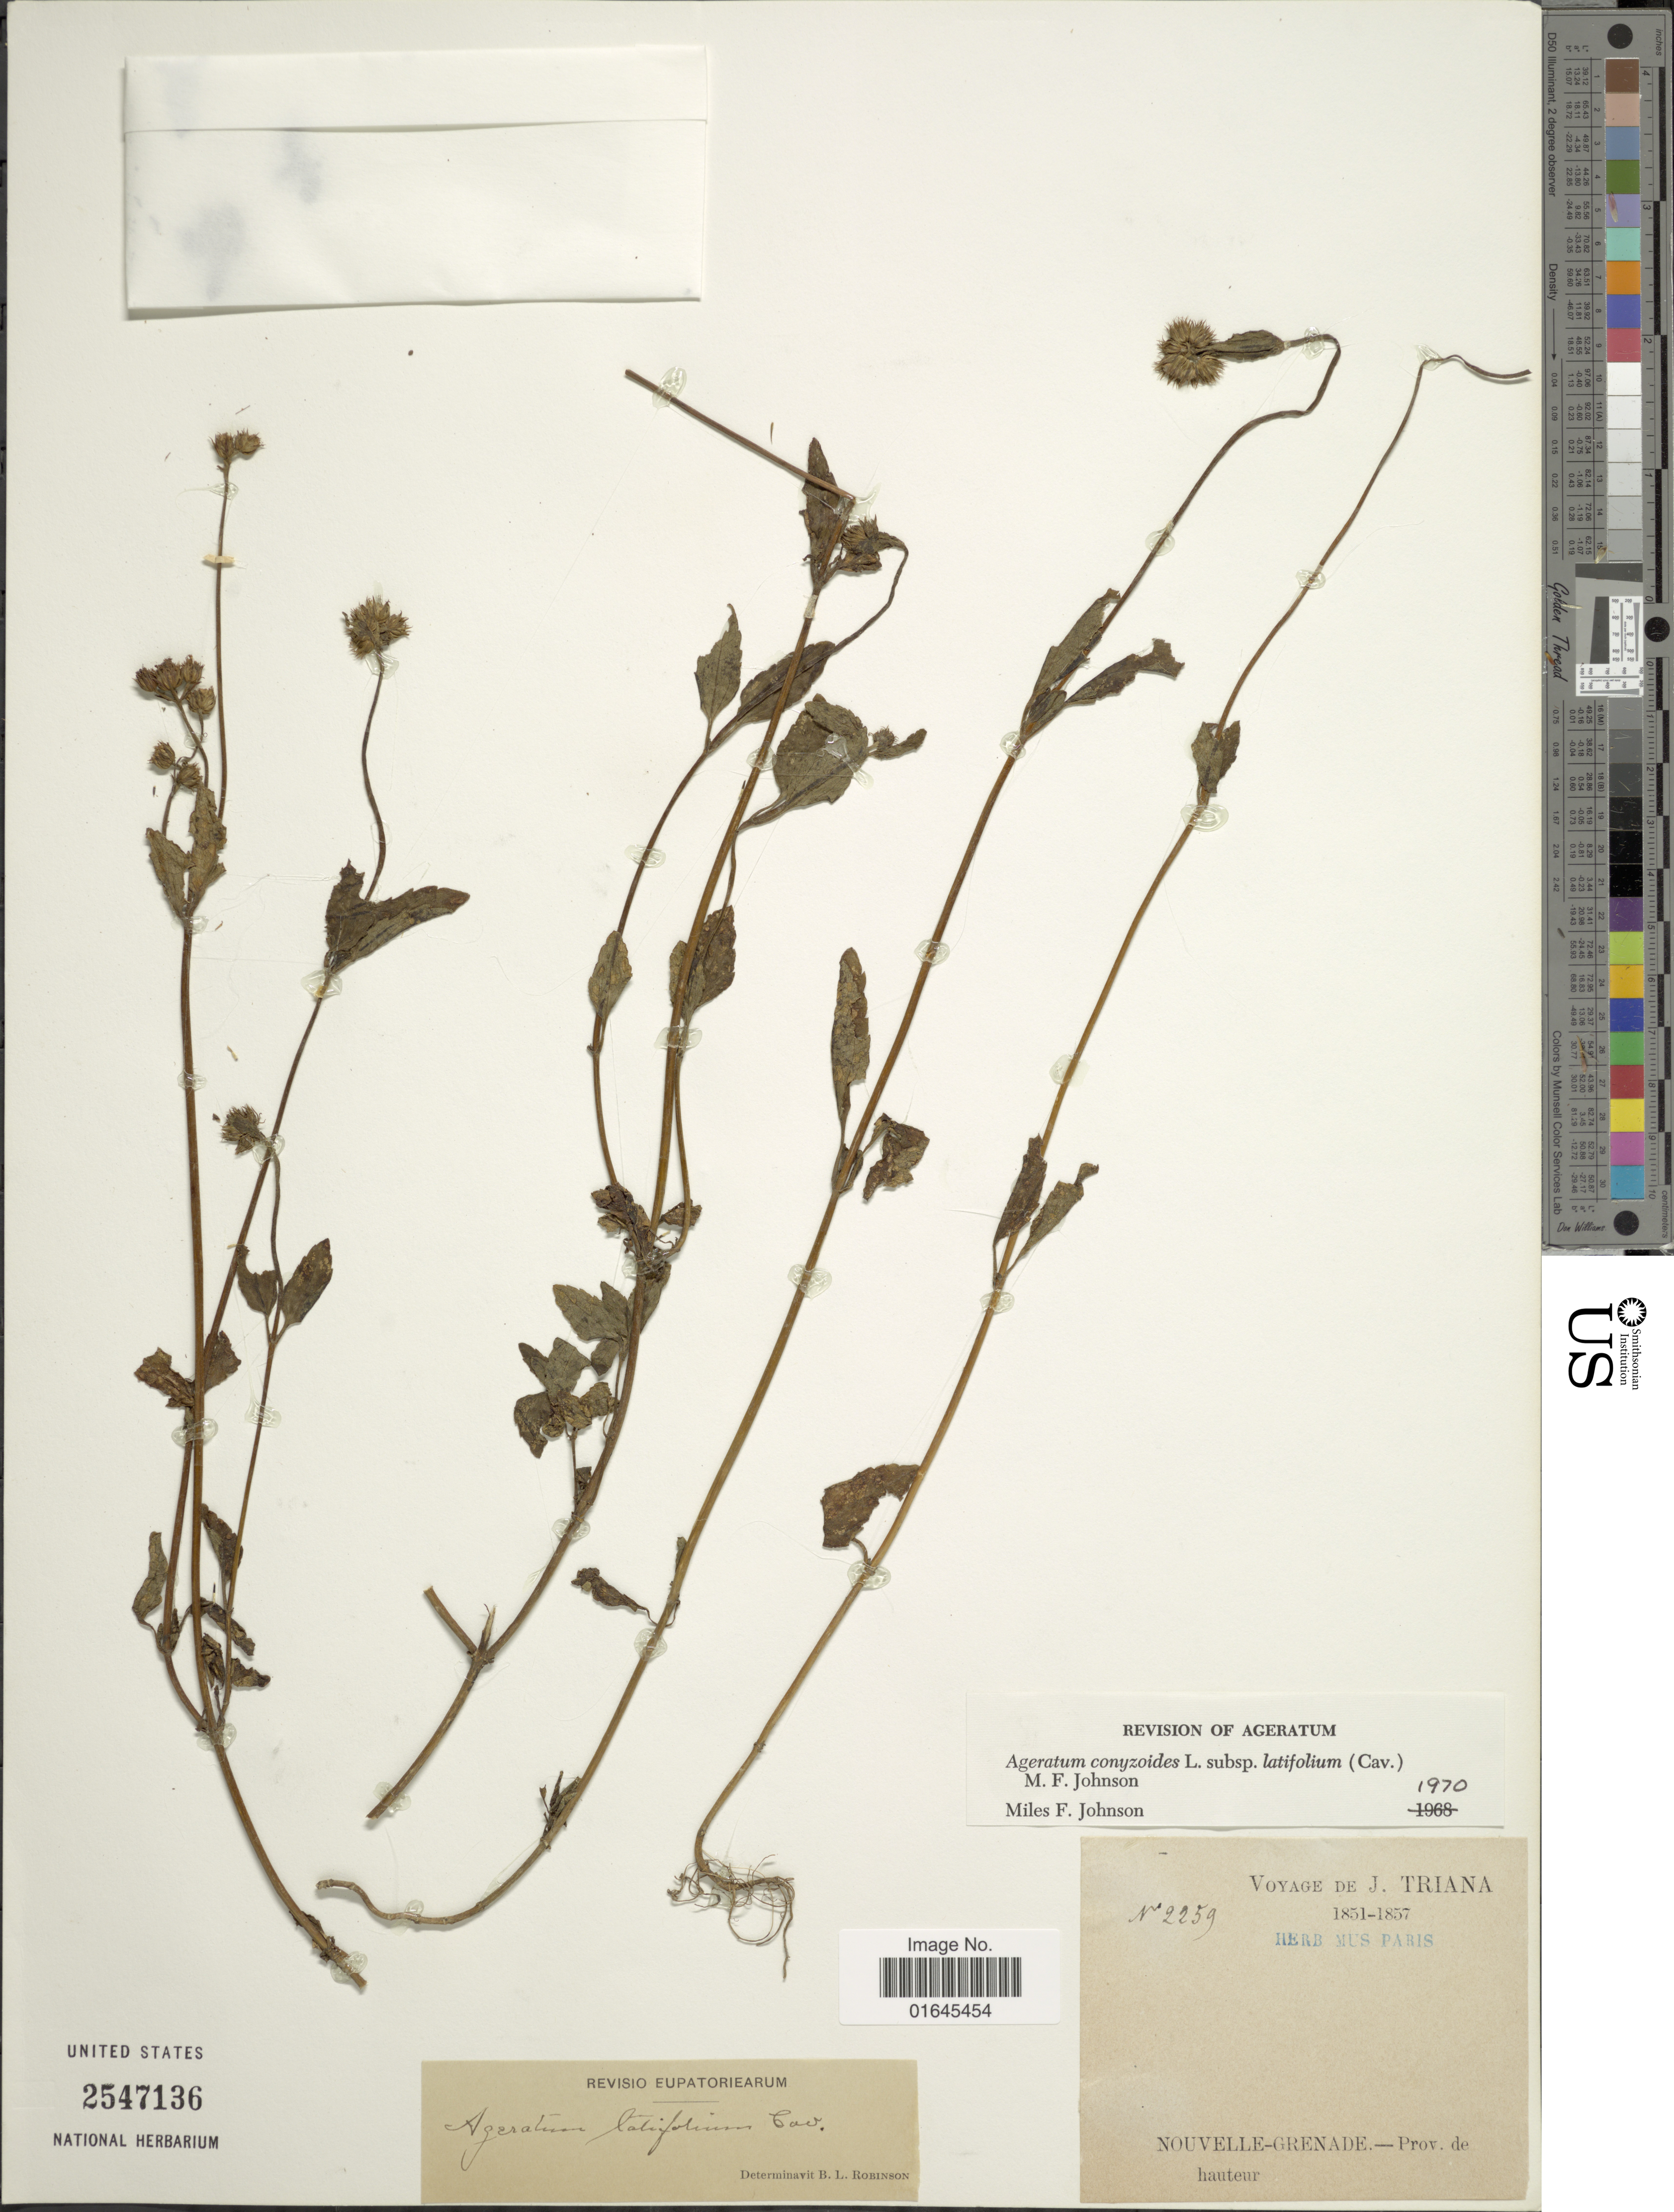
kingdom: Plantae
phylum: Tracheophyta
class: Magnoliopsida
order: Asterales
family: Asteraceae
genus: Ageratum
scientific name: Ageratum conyzoides subsp. latifolium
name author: (Cav.) M.F. Johnson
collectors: J. Triana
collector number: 2259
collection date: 1851/1857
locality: Nouvelle-Grenade - Prov. de hauteur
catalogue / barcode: US 2547136